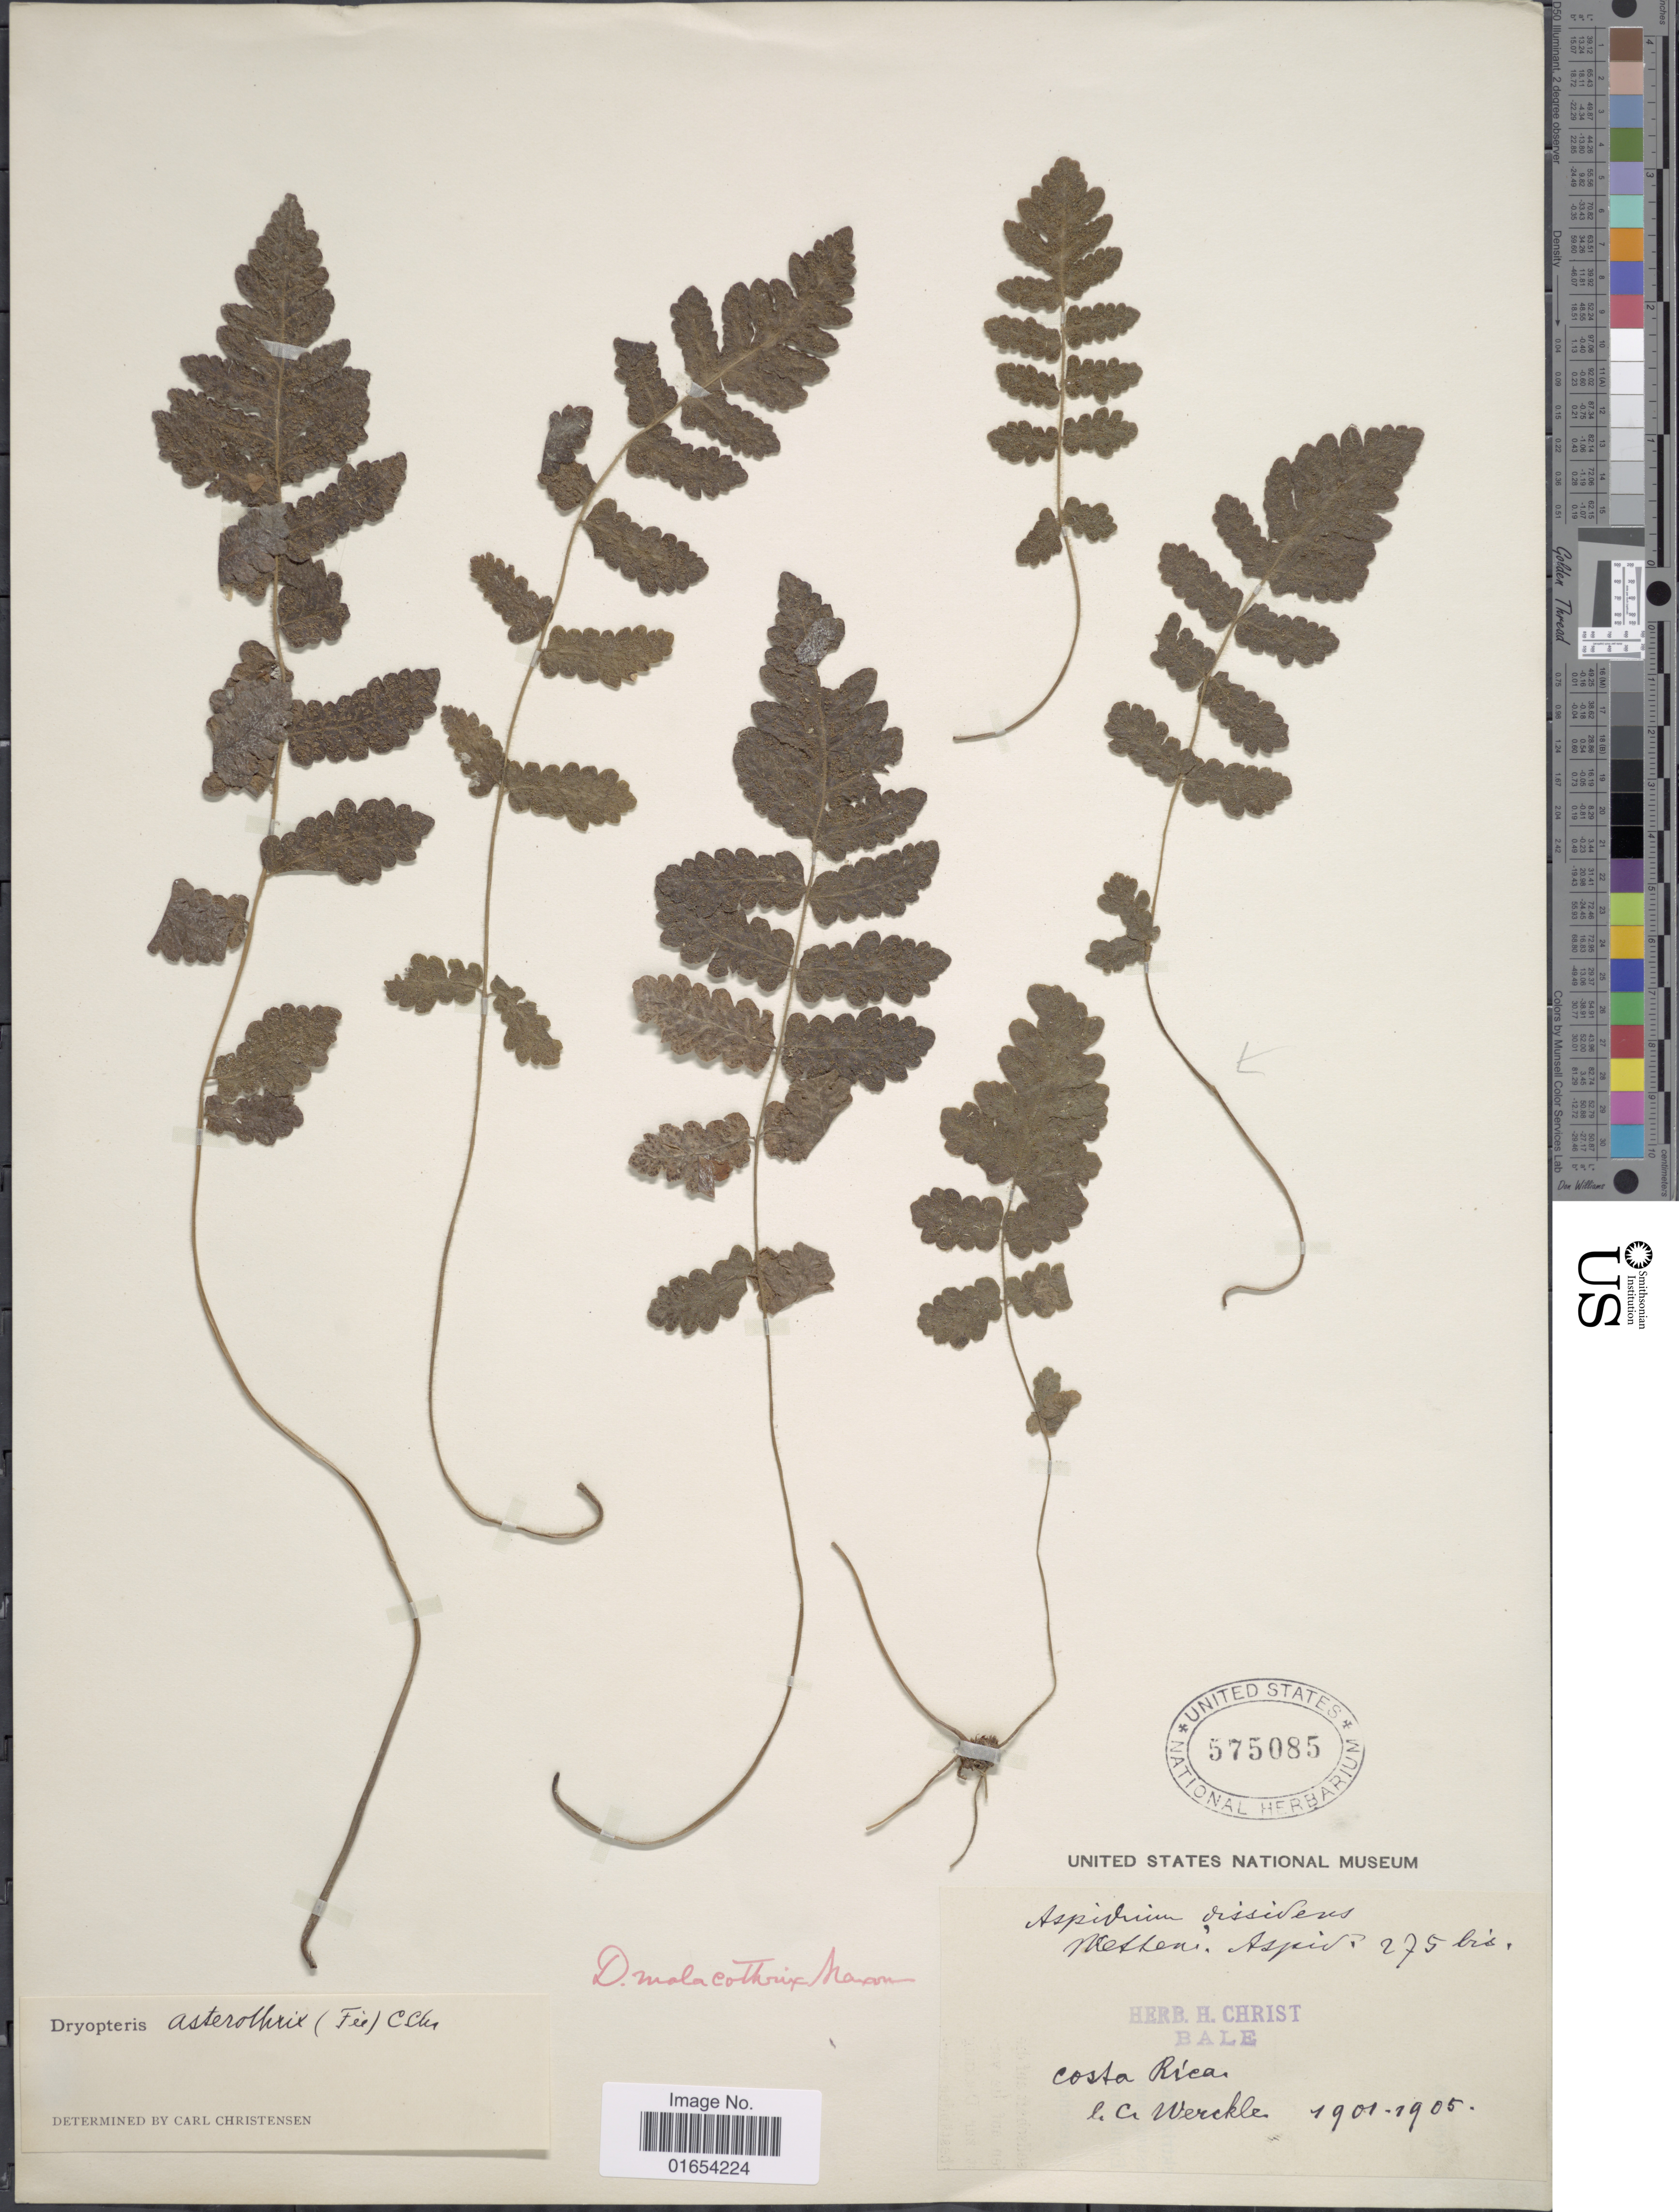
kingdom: Plantae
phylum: Tracheophyta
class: Polypodiopsida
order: Polypodiales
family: Thelypteridaceae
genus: Goniopteris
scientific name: Goniopteris pellita (Willd.) comb. nov., ined 2015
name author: (Willd.)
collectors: C. C Wercklé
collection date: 1901/1905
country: Costa Rica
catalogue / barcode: US 575085